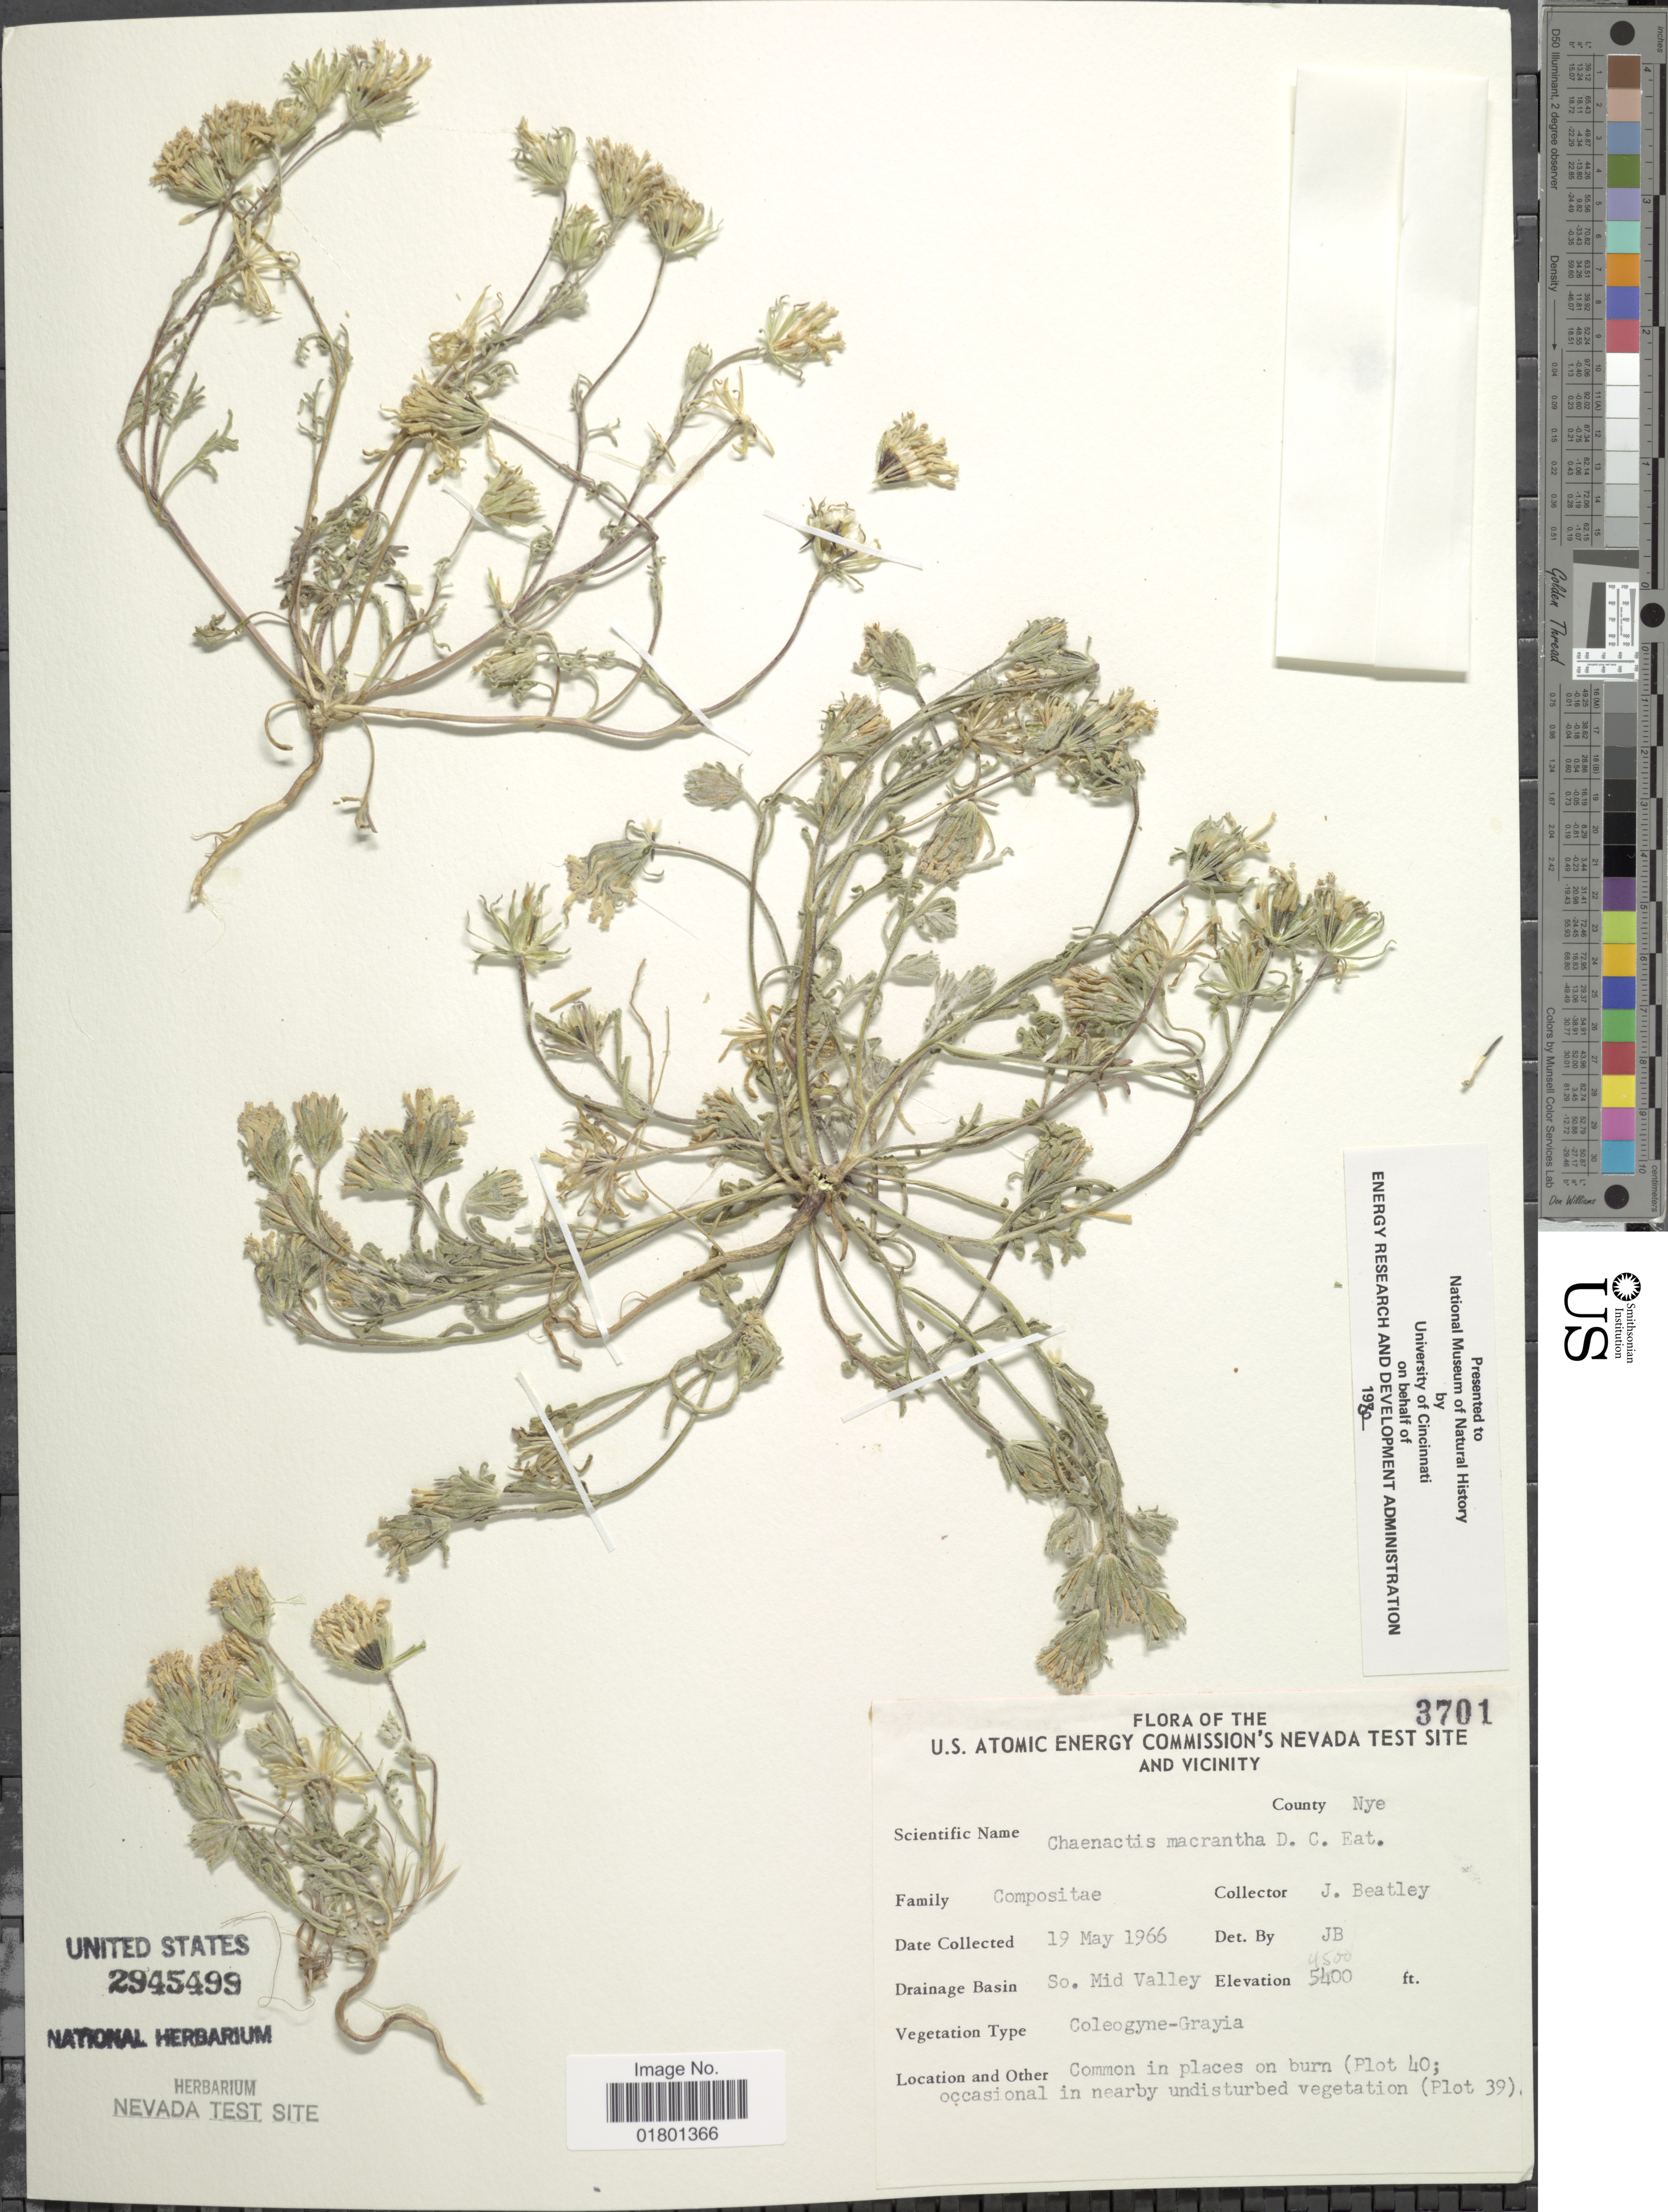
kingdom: Plantae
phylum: Tracheophyta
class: Magnoliopsida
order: Asterales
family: Asteraceae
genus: Chaenactis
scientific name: Chaenactis macrantha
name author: D.C. Eaton in C. King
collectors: J. C. Beatley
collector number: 3701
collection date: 1966-05-19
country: United States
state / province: Nevada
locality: U.S. Atomic Energy Commission's Nevada Test Site and Vicinity, County Nye, So. Mid Valley, Common in places on burn (Plot 40; occasional in nearby undisturbed vegetation (Plot 39)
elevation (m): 1372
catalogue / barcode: US 2945499